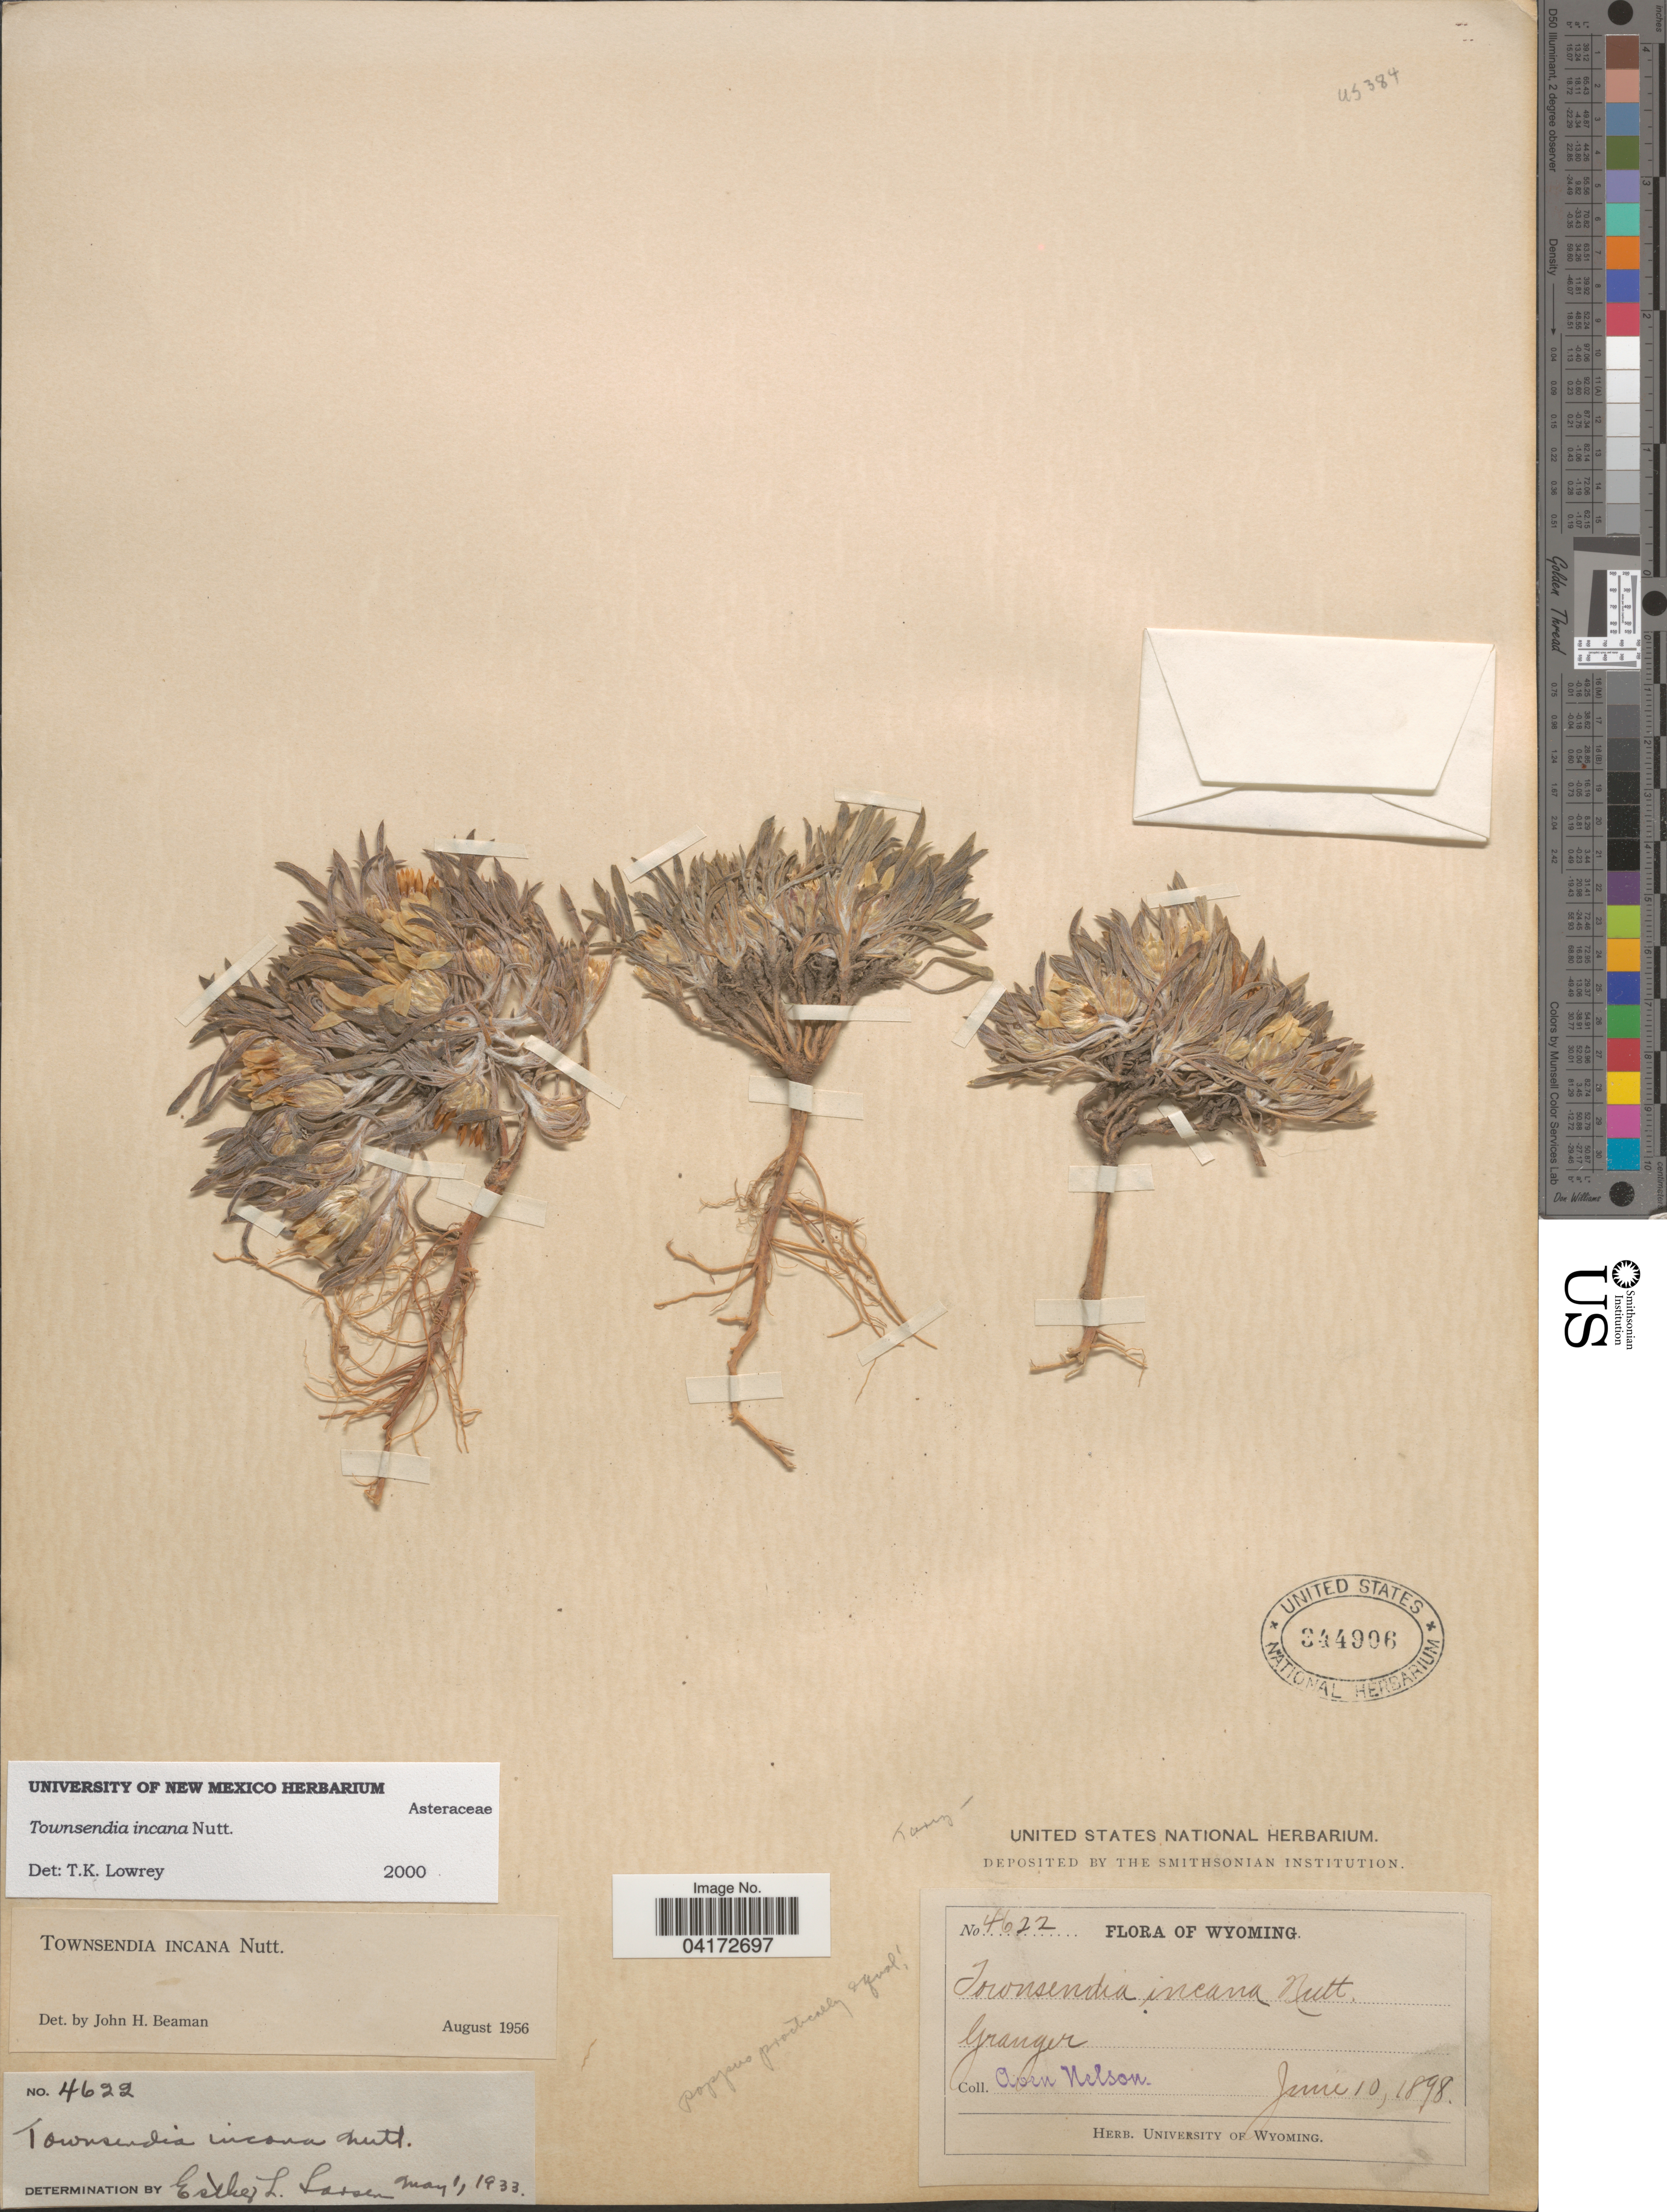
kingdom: Plantae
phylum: Tracheophyta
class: Magnoliopsida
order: Asterales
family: Asteraceae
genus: Townsendia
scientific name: Townsendia incana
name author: Nutt.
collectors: A. Nelson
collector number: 4622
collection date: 1898-06-10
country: United States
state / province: Wyoming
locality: Granger.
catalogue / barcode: US 344906